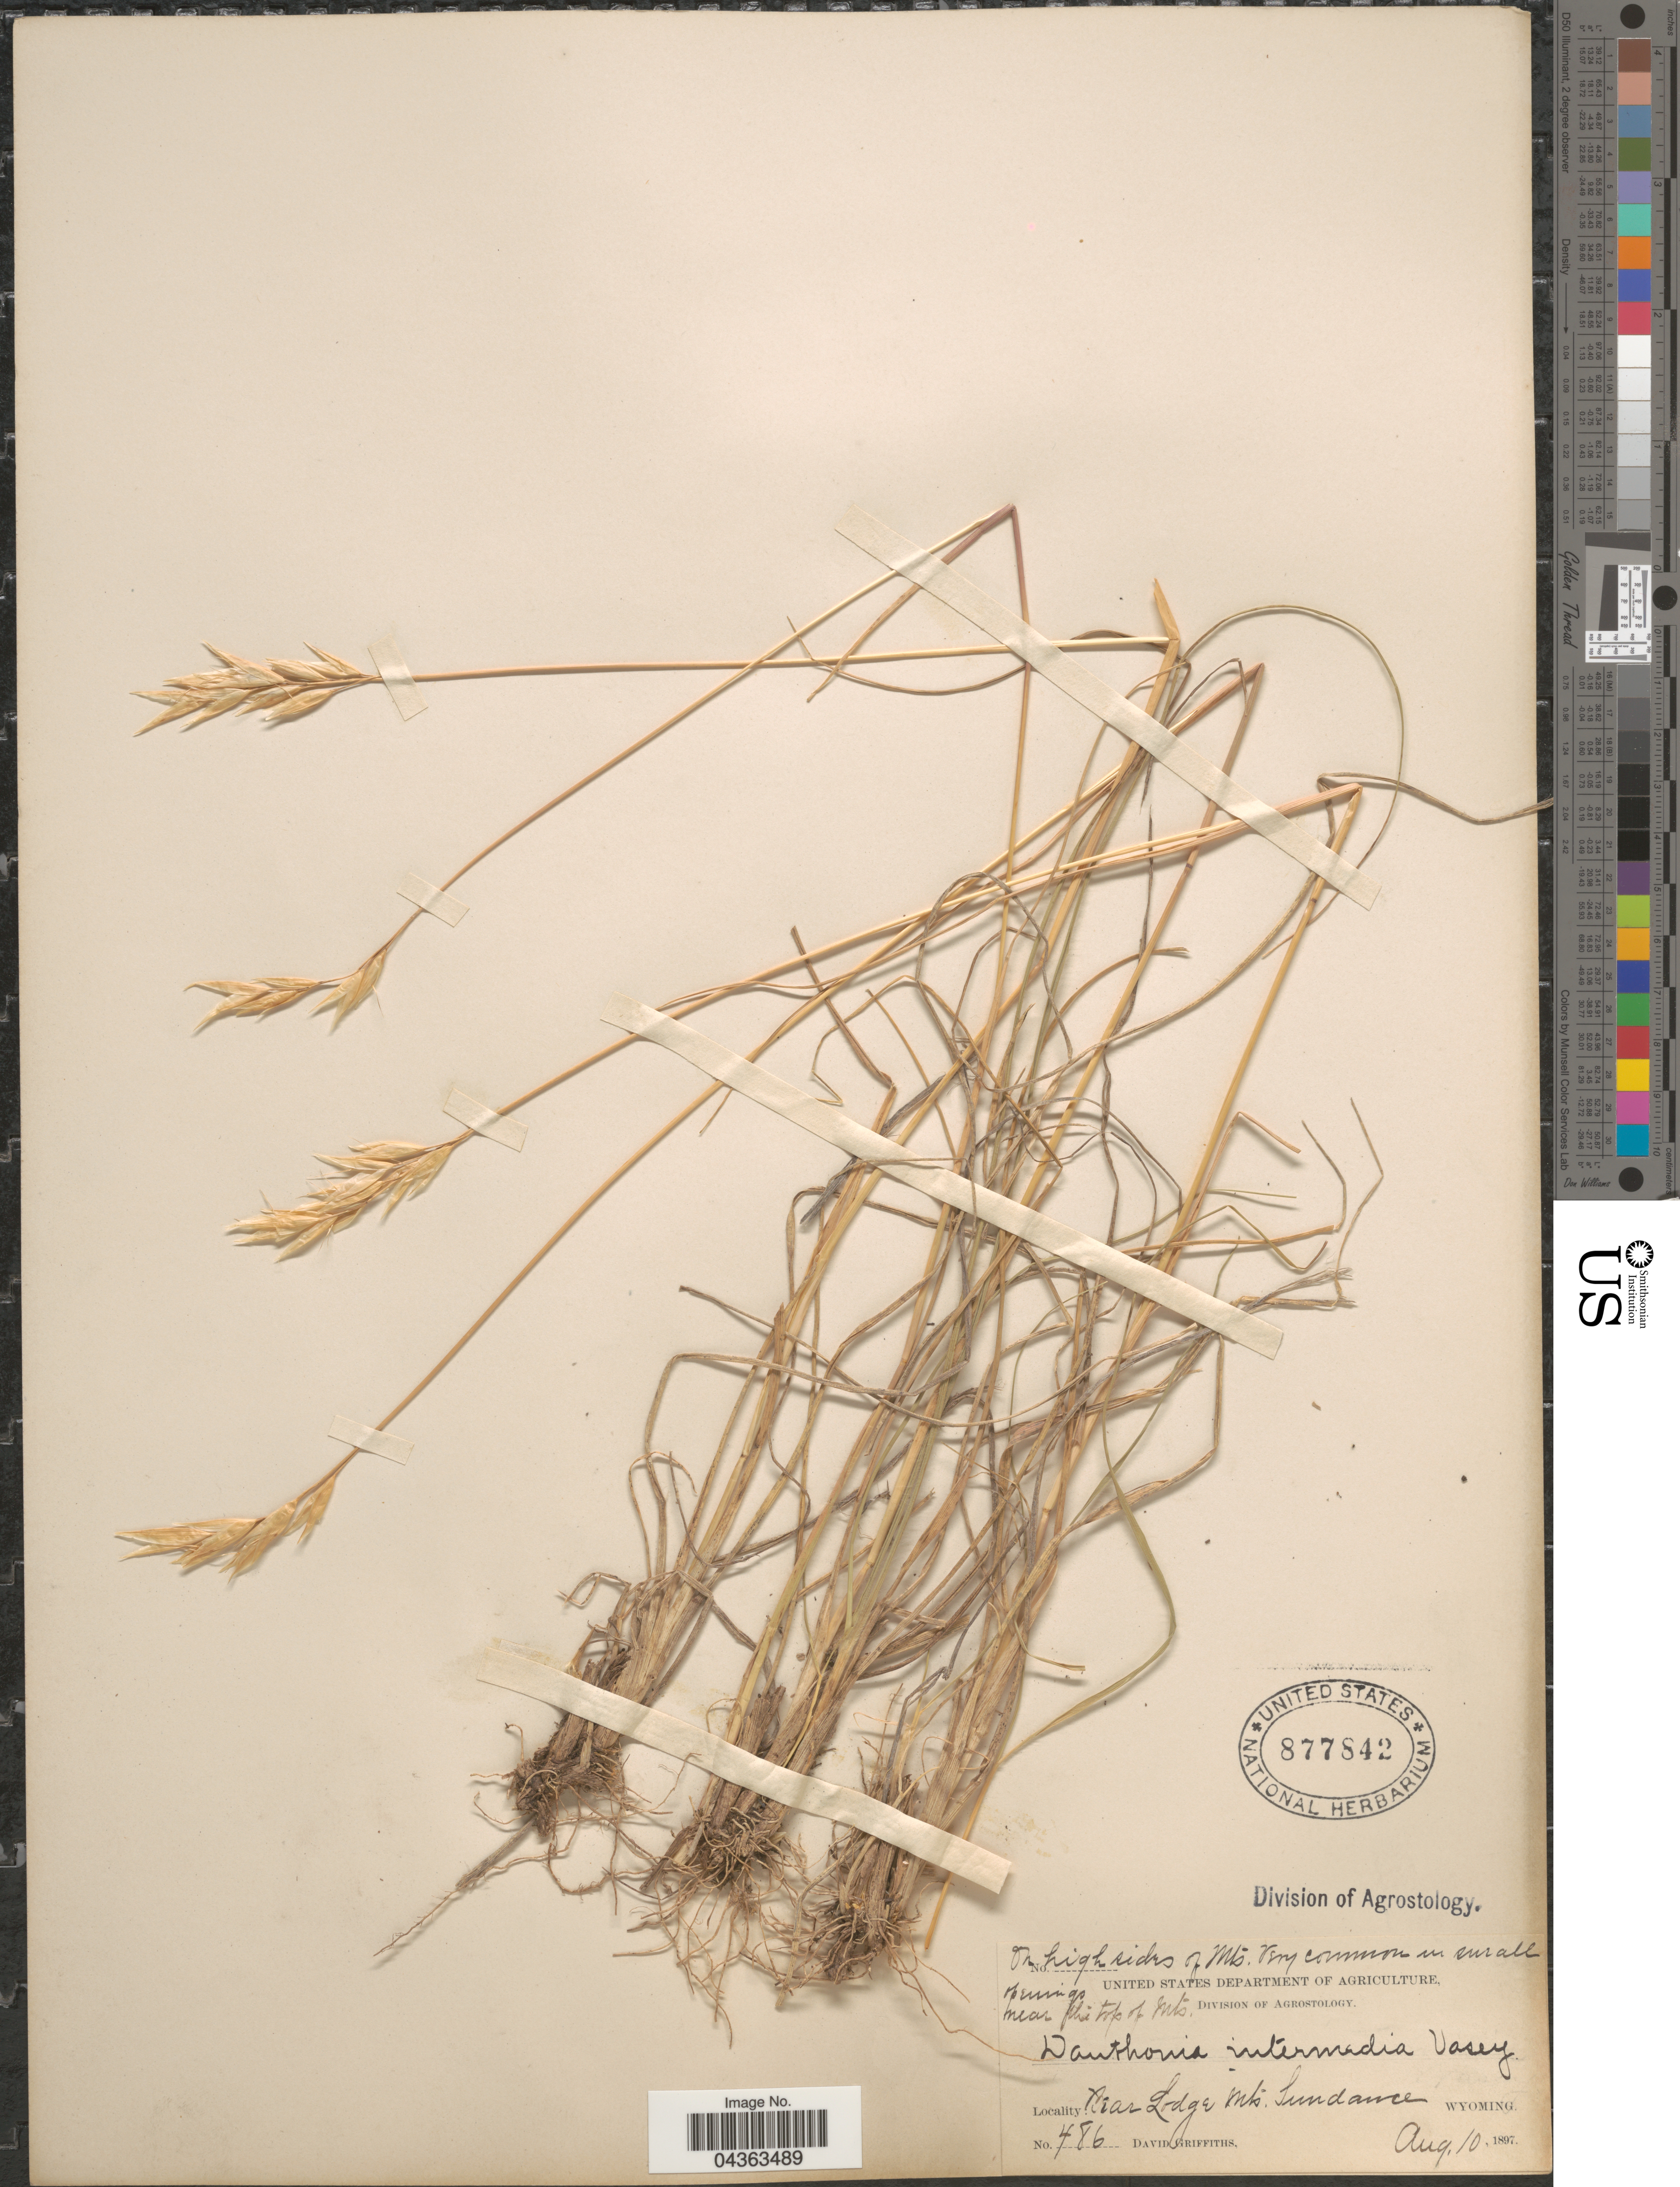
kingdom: Plantae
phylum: Tracheophyta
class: Liliopsida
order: Poales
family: Poaceae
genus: Danthonia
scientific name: Danthonia intermedia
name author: Vasey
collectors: D. Griffiths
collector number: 486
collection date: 1897-08-10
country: United States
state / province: Wyoming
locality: On high sides of Mts. Very common on small openings near the top of Mts. Near Lodge Mts. Sundance.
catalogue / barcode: US 877842